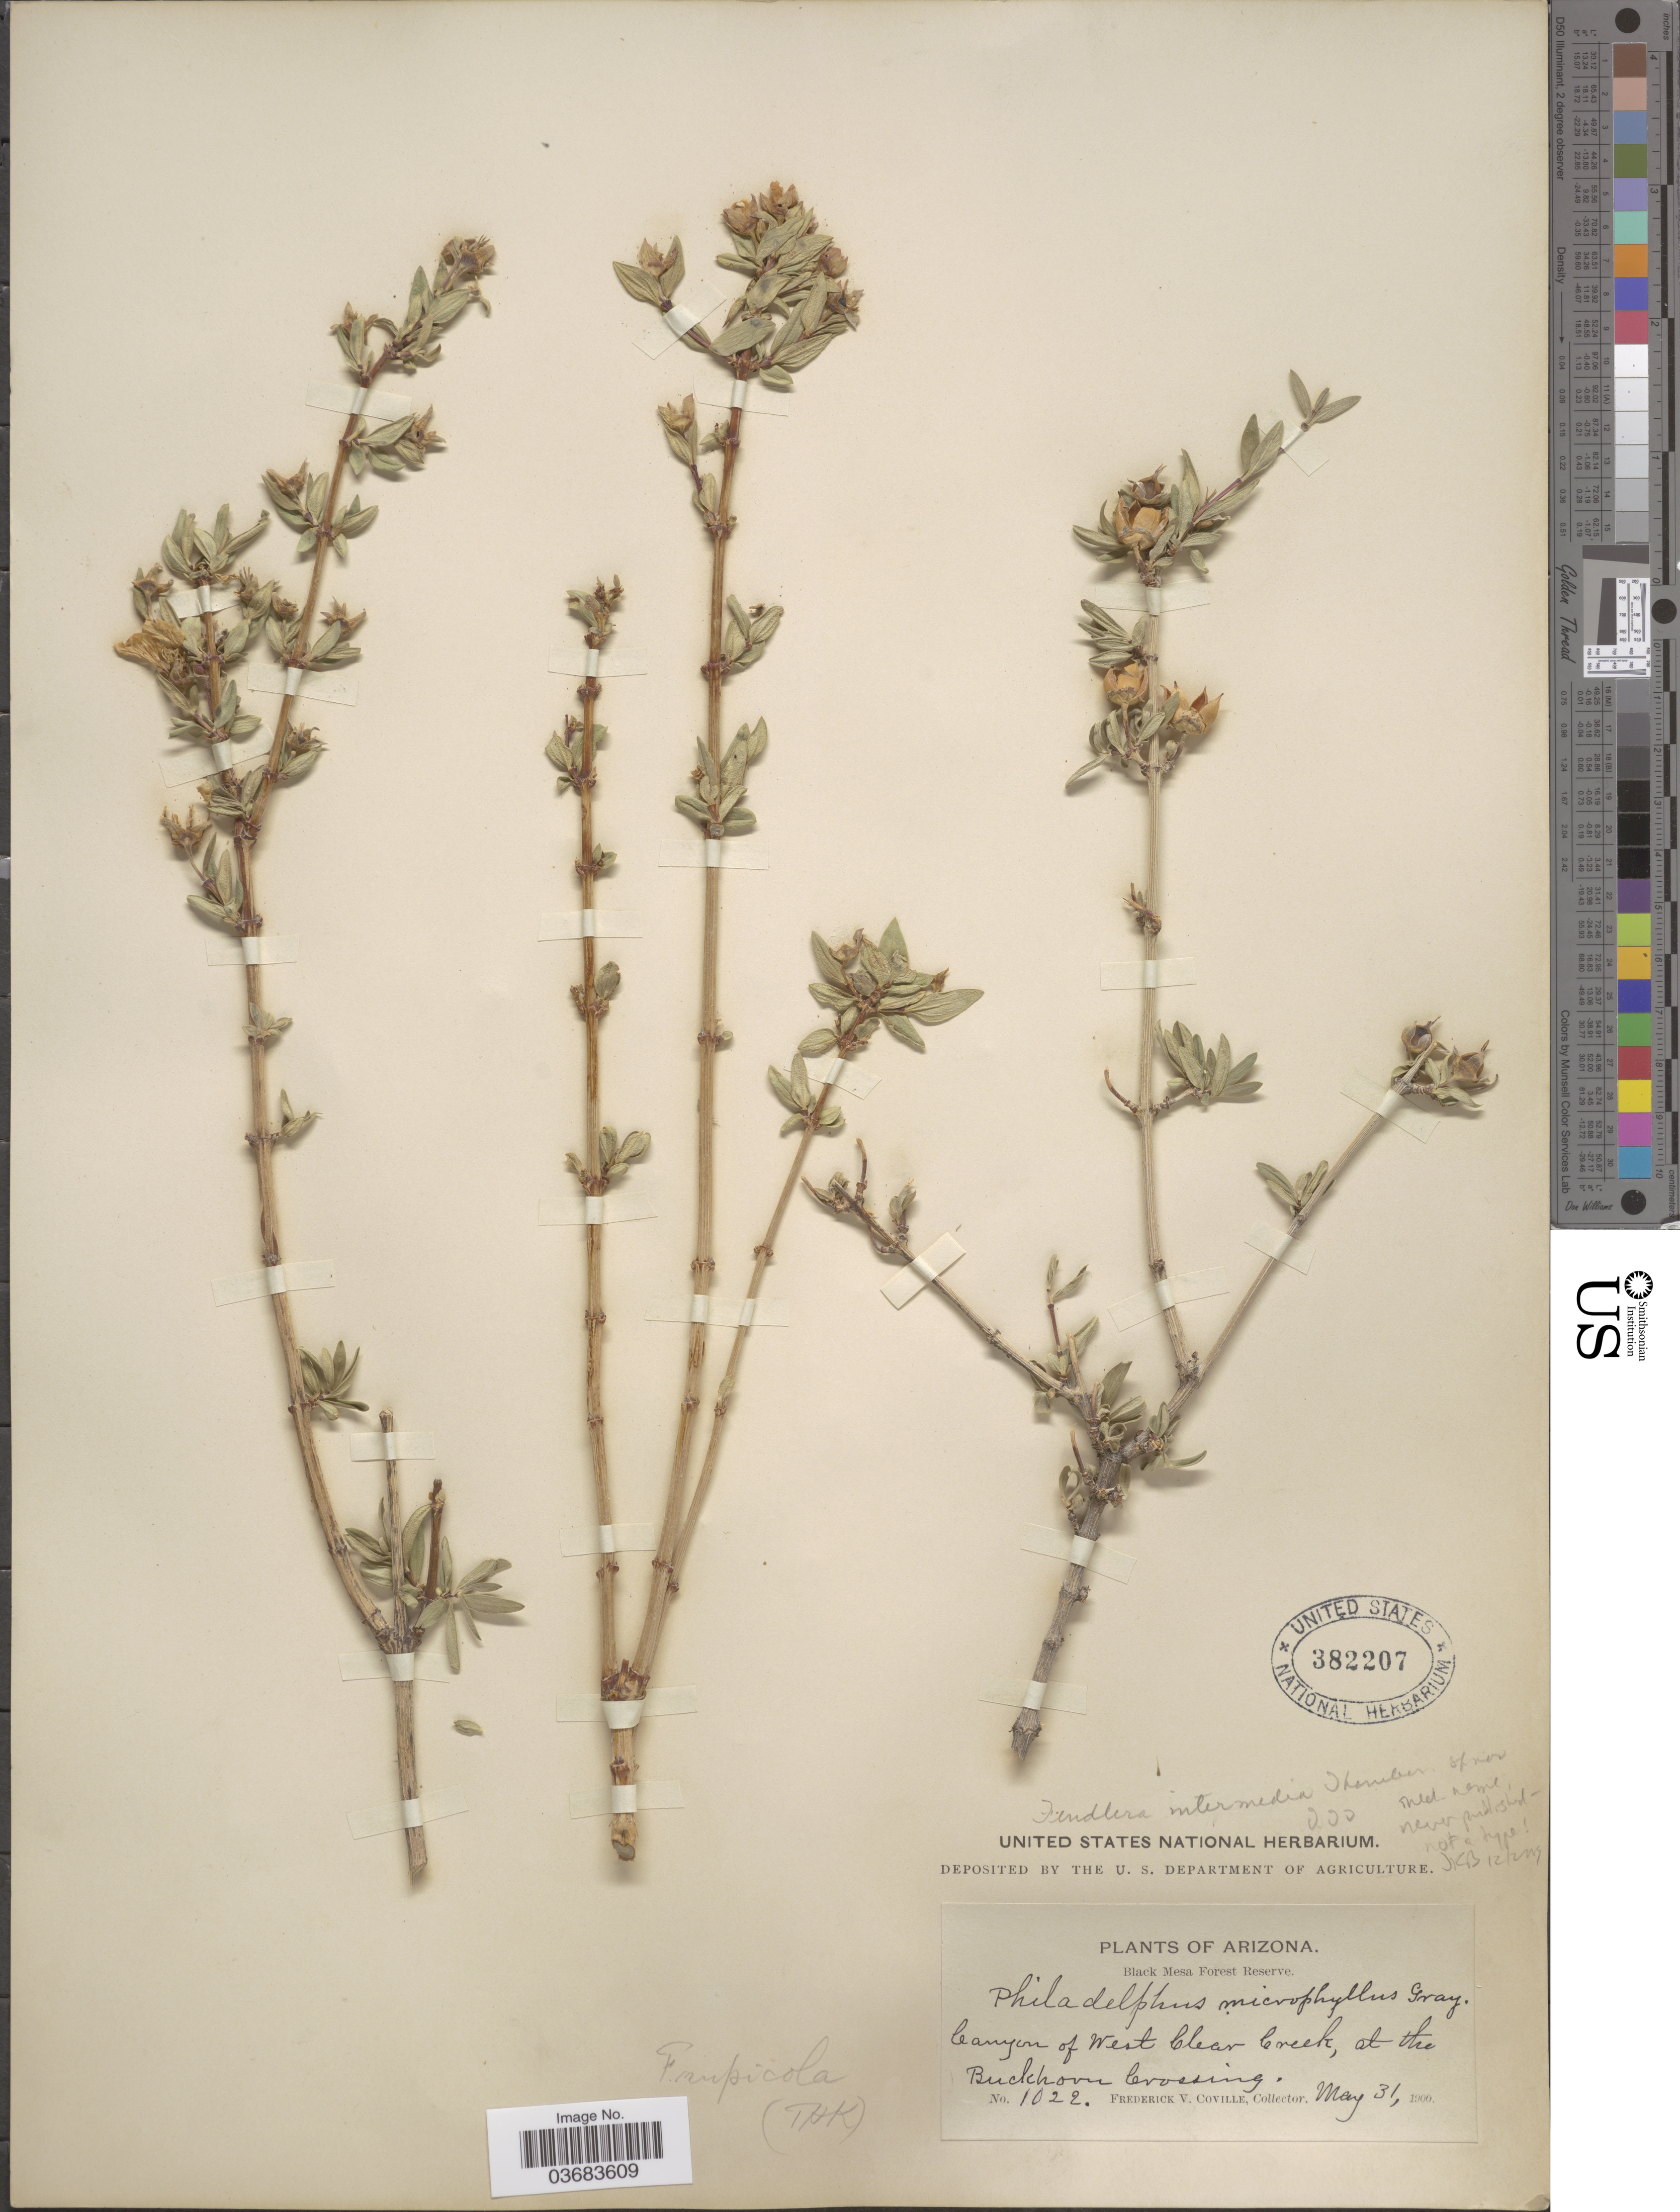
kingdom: Plantae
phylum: Tracheophyta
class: Magnoliopsida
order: Cornales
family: Hydrangeaceae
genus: Fendlera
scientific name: Fendlera rupicola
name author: Englem. & A. Gray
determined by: Strong, Mark T., (BOT), Smithsonian Institution - National Museum of Natural History (UNITED STATES)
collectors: F. V. Coville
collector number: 1022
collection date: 1900-05-31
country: United States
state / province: Arizona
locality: Black Mesa Forest Reserve. Canyon of West Clear Creek, at the Buckhorn Crossing.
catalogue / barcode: US 382207